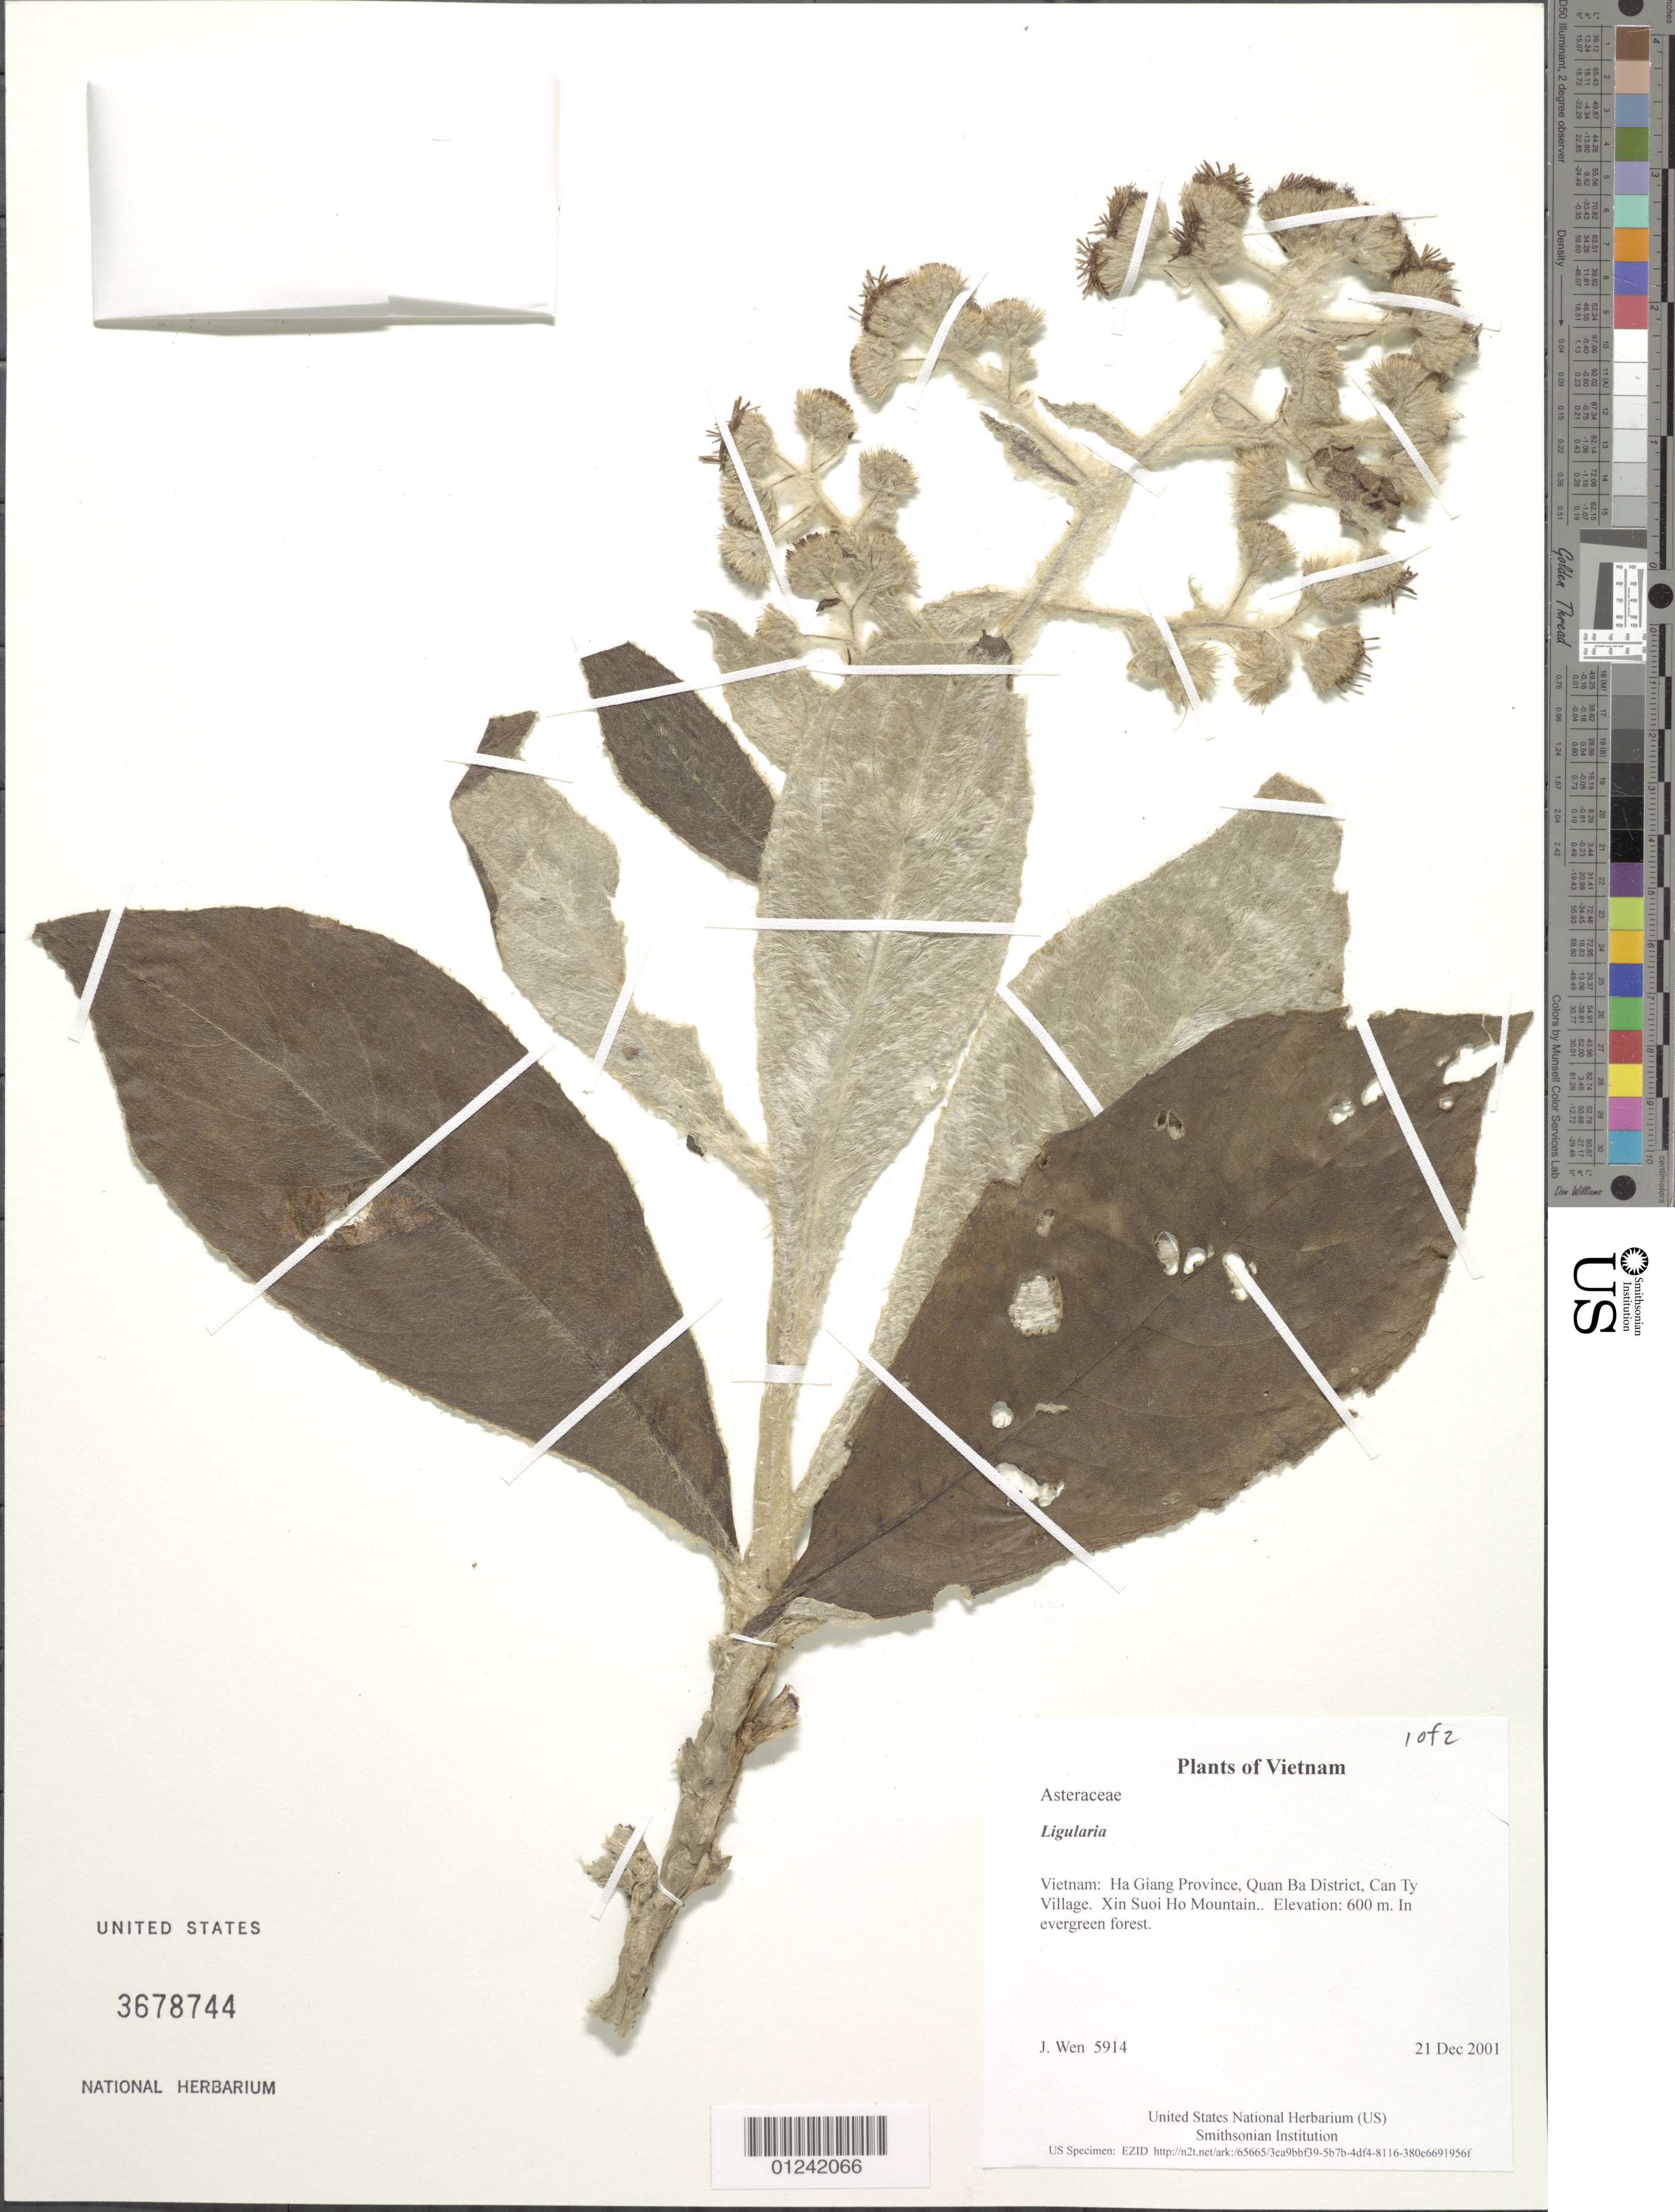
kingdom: Plantae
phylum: Tracheophyta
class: Magnoliopsida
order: Asterales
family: Asteraceae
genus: Ligularia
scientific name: Ligularia sp.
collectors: J. Wen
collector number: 5914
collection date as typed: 21 Dec 2001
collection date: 2001-12-21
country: Vietnam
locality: Ha Giang Province, Quan Ba District, Can Ty Village. Xin Suoi Ho Mountain.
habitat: In evergreen forest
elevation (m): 600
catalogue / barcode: US 3678744